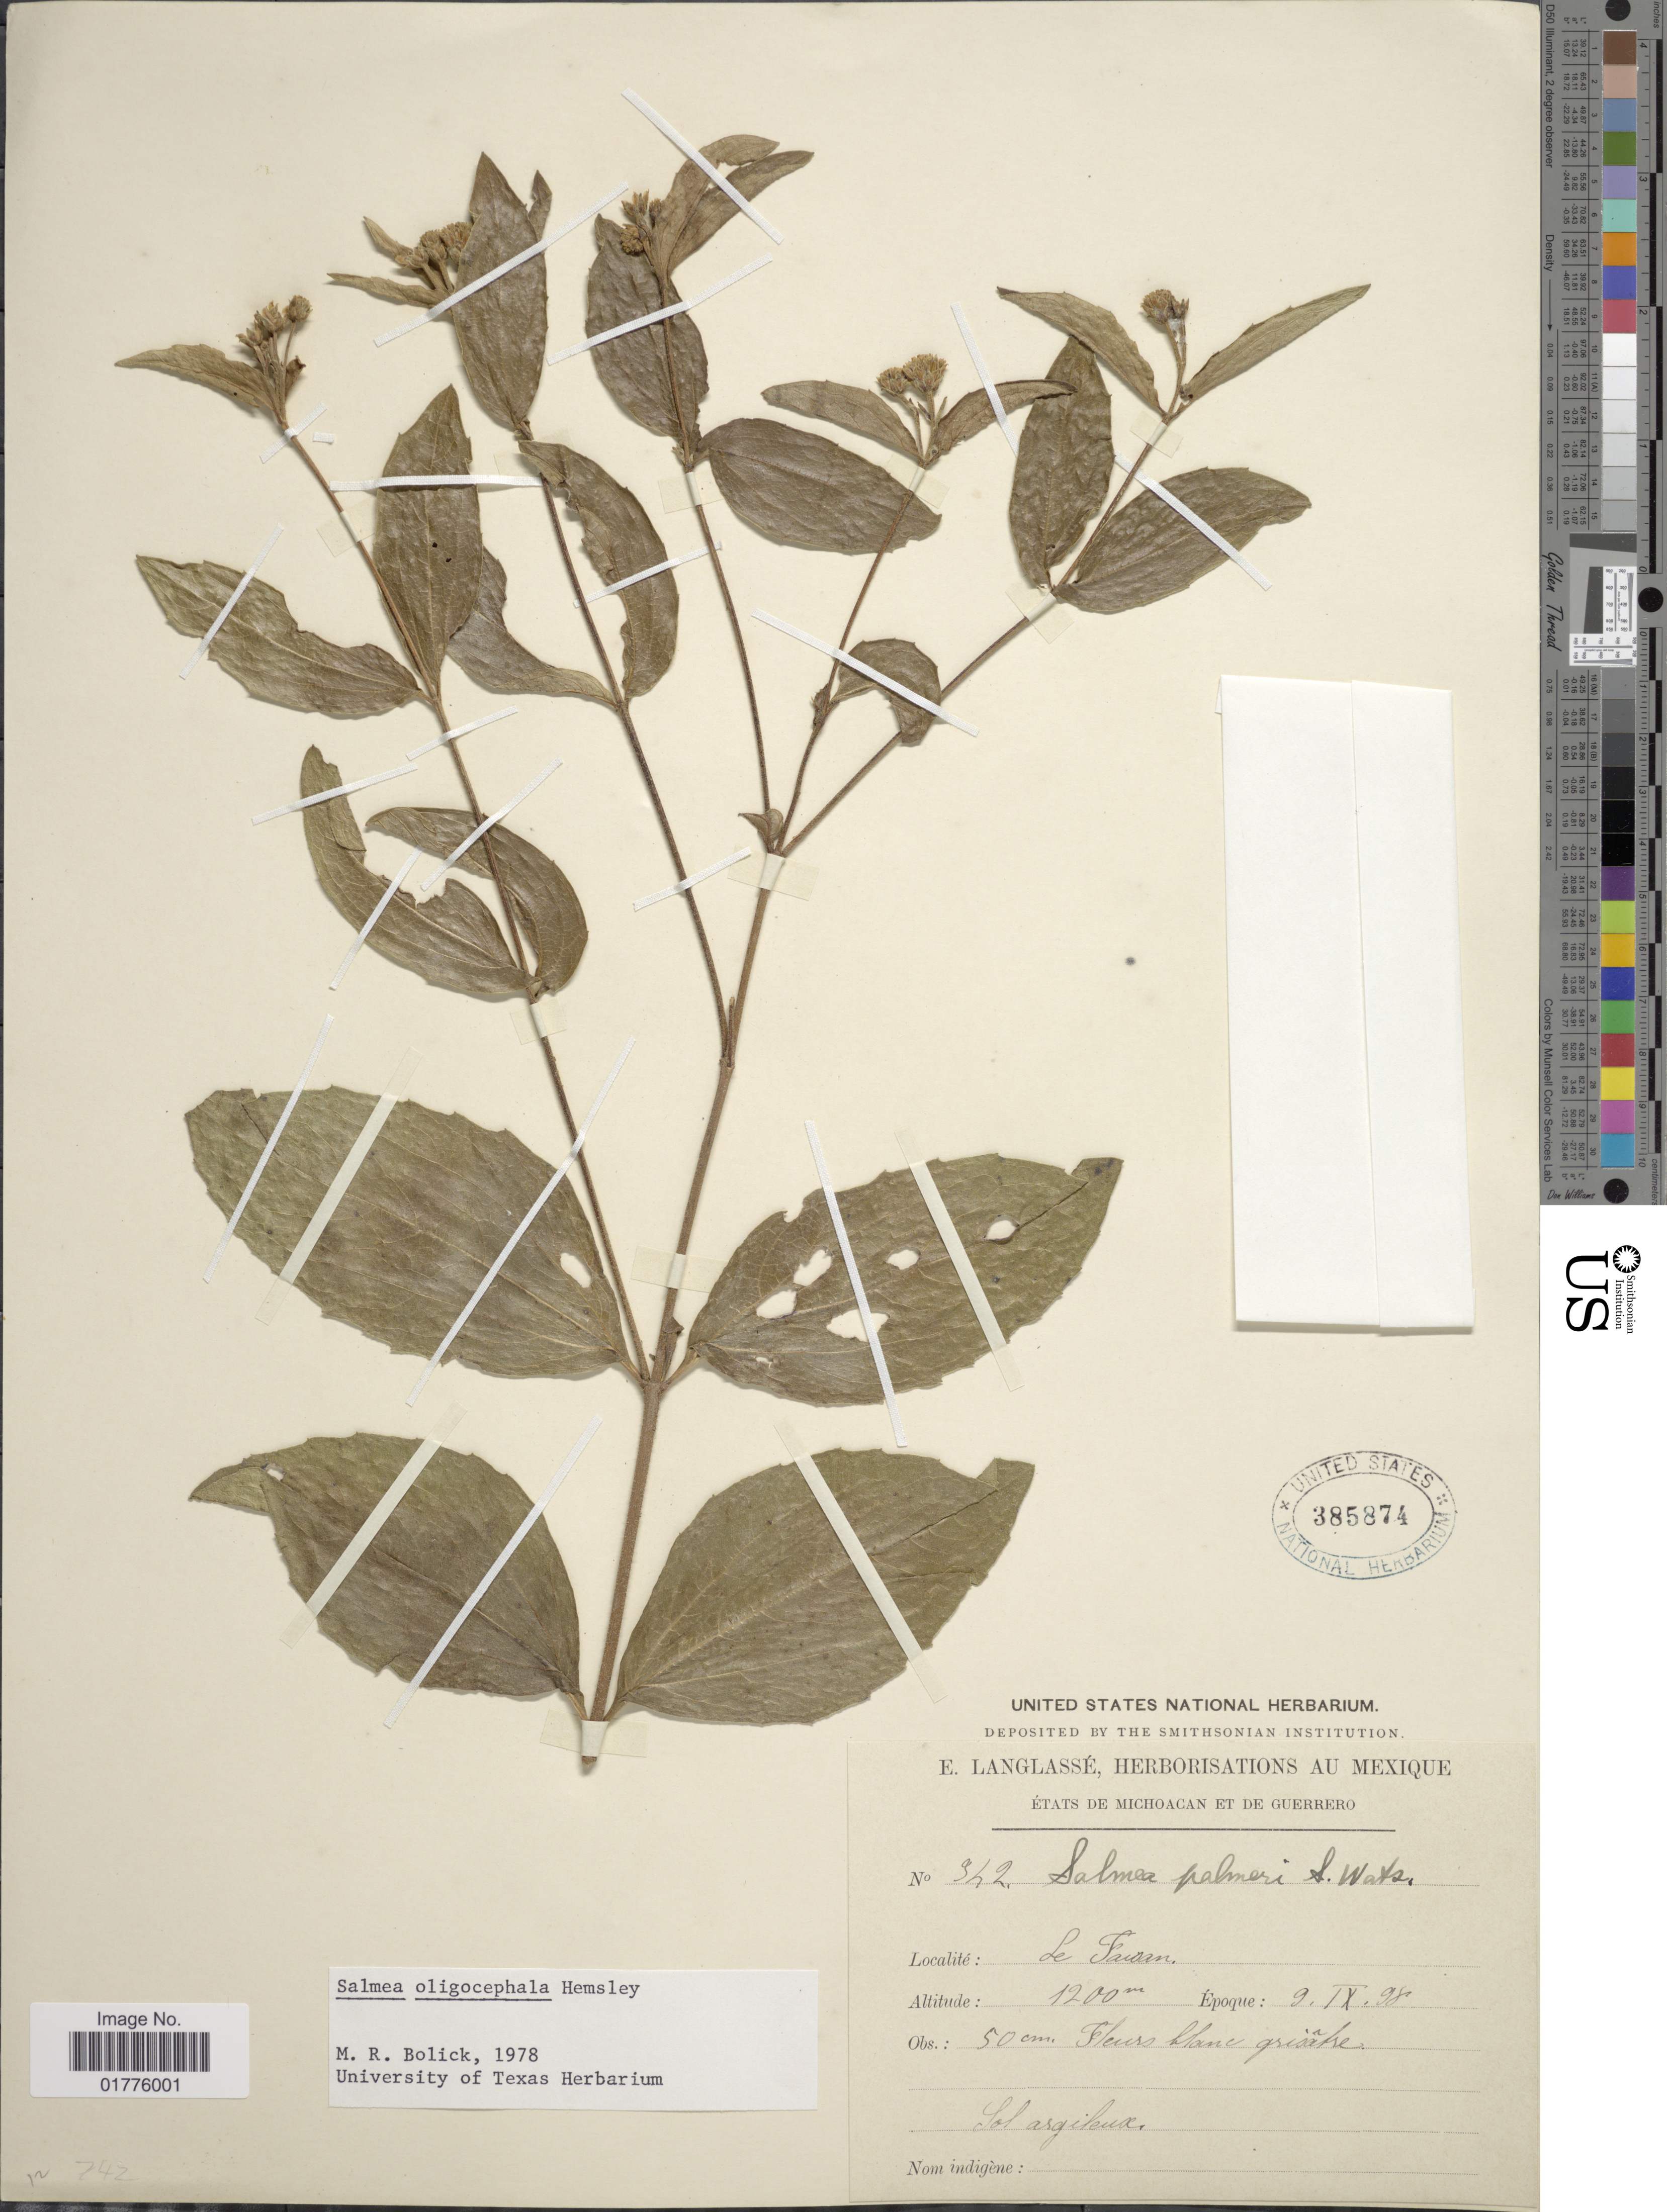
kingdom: Plantae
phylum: Tracheophyta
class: Magnoliopsida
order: Asterales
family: Asteraceae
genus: Salmea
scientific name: Salmea oligocephala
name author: Hemsl.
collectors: E. Langlassé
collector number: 342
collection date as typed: Transcribed d/m/y: 9/9/98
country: Mexico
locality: De Michoacan et de Guerrero, Le Faisan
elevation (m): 1200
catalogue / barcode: US 385874